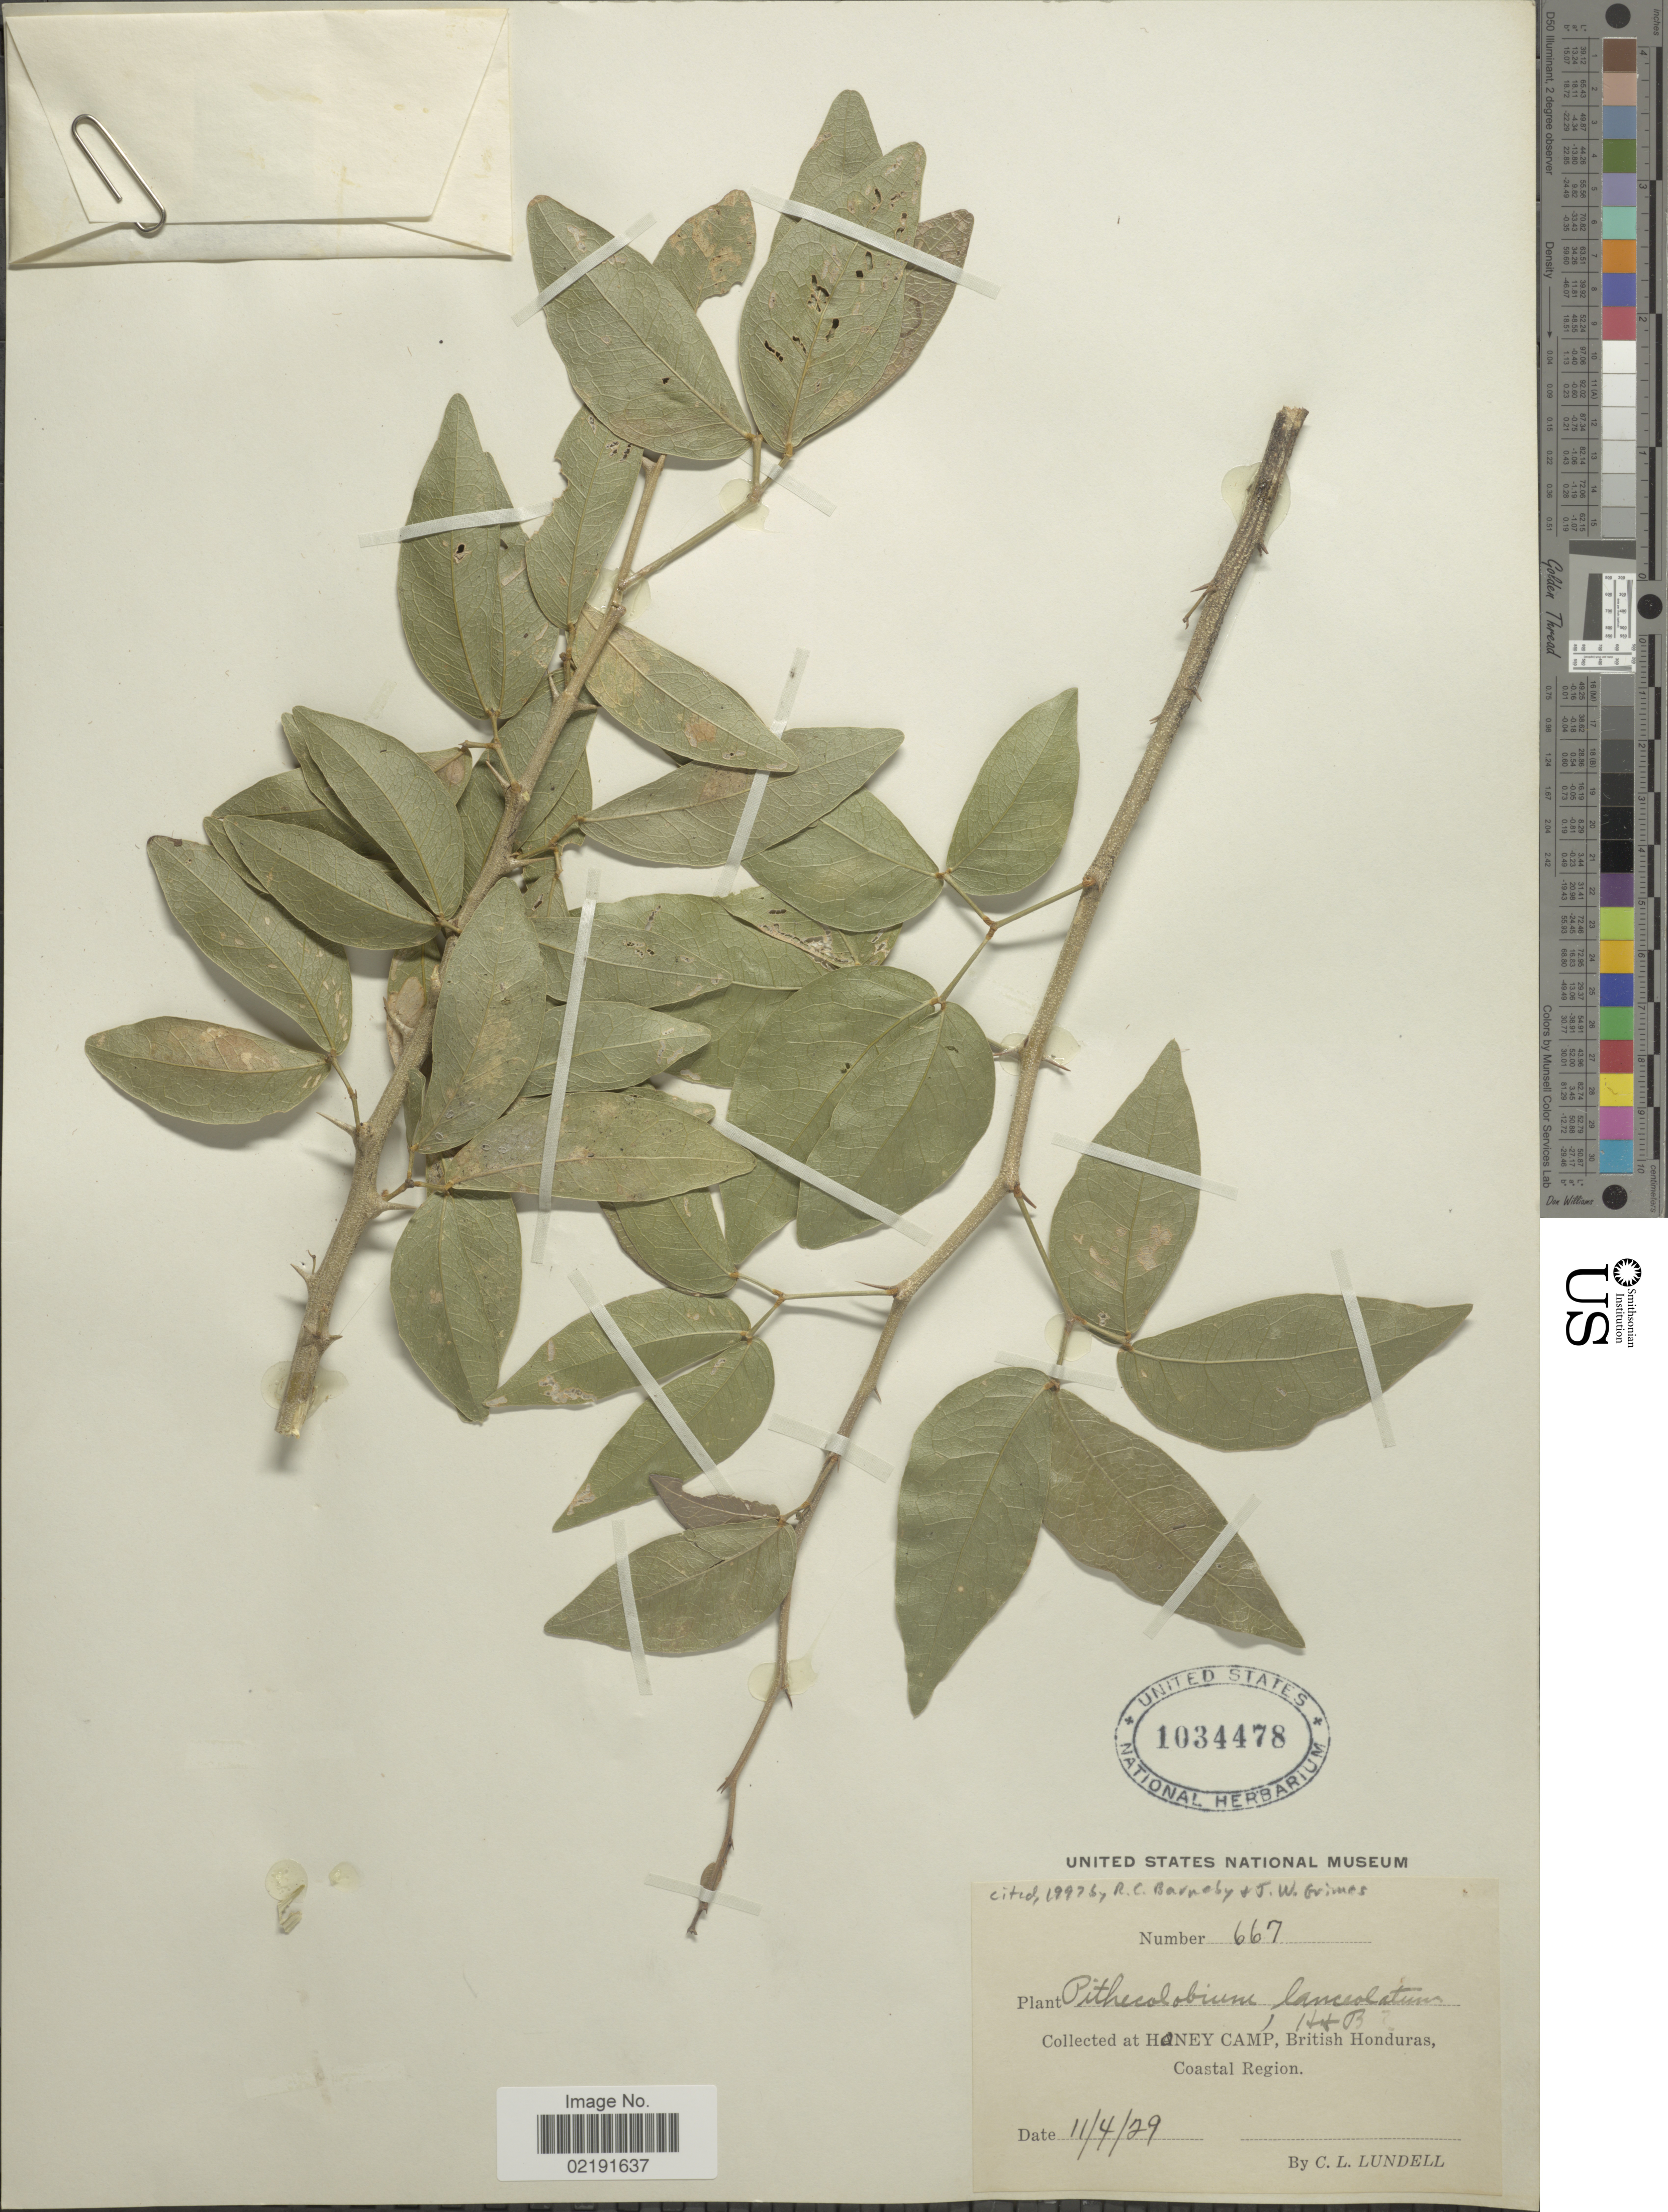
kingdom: Plantae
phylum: Tracheophyta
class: Magnoliopsida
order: Fabales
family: Fabaceae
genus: Pithecellobium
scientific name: Pithecellobium lanceolatum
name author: (Humb. & Bonpl. ex Willd.) Benth.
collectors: C. L. Lundell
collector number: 667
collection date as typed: Transcribed d/m/y: 11/4/29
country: Belize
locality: Honey Camp, British Honduras, Coastal Range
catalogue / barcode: US 1034478